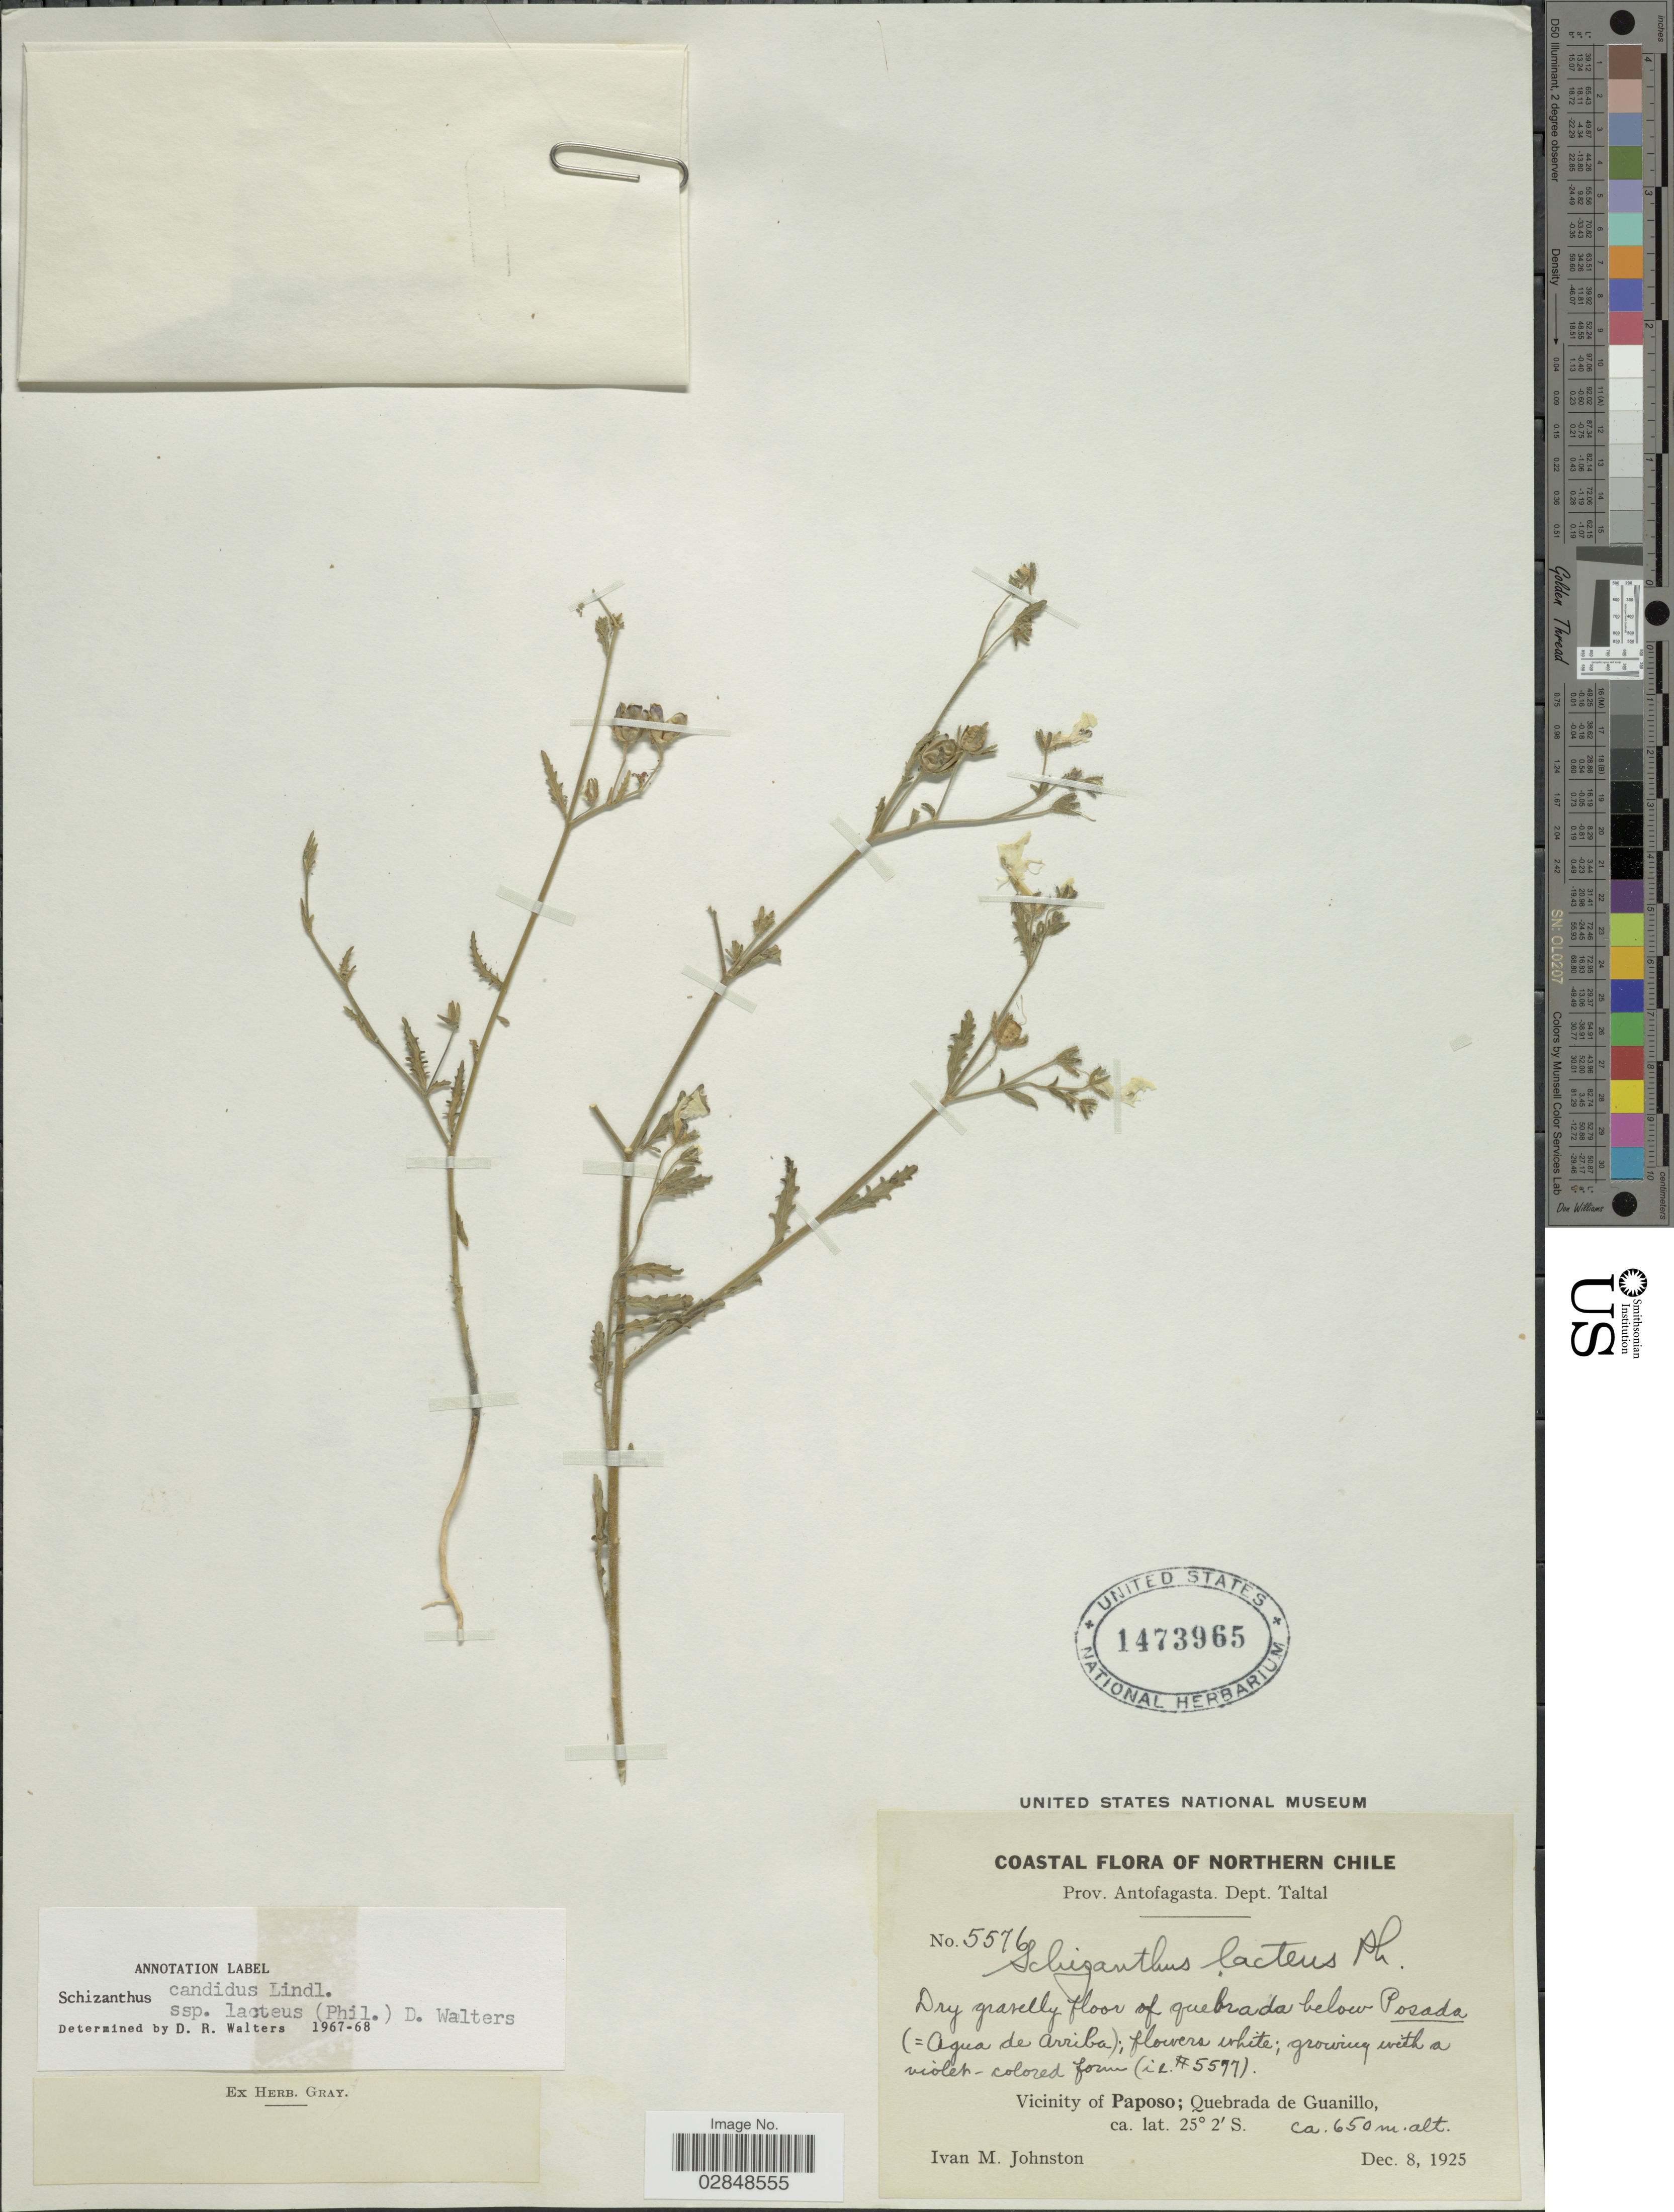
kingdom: Plantae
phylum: Tracheophyta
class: Magnoliopsida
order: Solanales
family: Solanaceae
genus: Schizanthus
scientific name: Schizanthus lacteus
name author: Phil.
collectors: I.M. Johnston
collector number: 5576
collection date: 1925-12-08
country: Chile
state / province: Antofagasta (II)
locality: Northern Chile. Dept. Taltal. Dry gravelly floor of quebrada below Posada (=Agua de Arriba). Vicinity of Paposo; Quebrada de Guanillo.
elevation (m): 650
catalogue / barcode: US 1473965